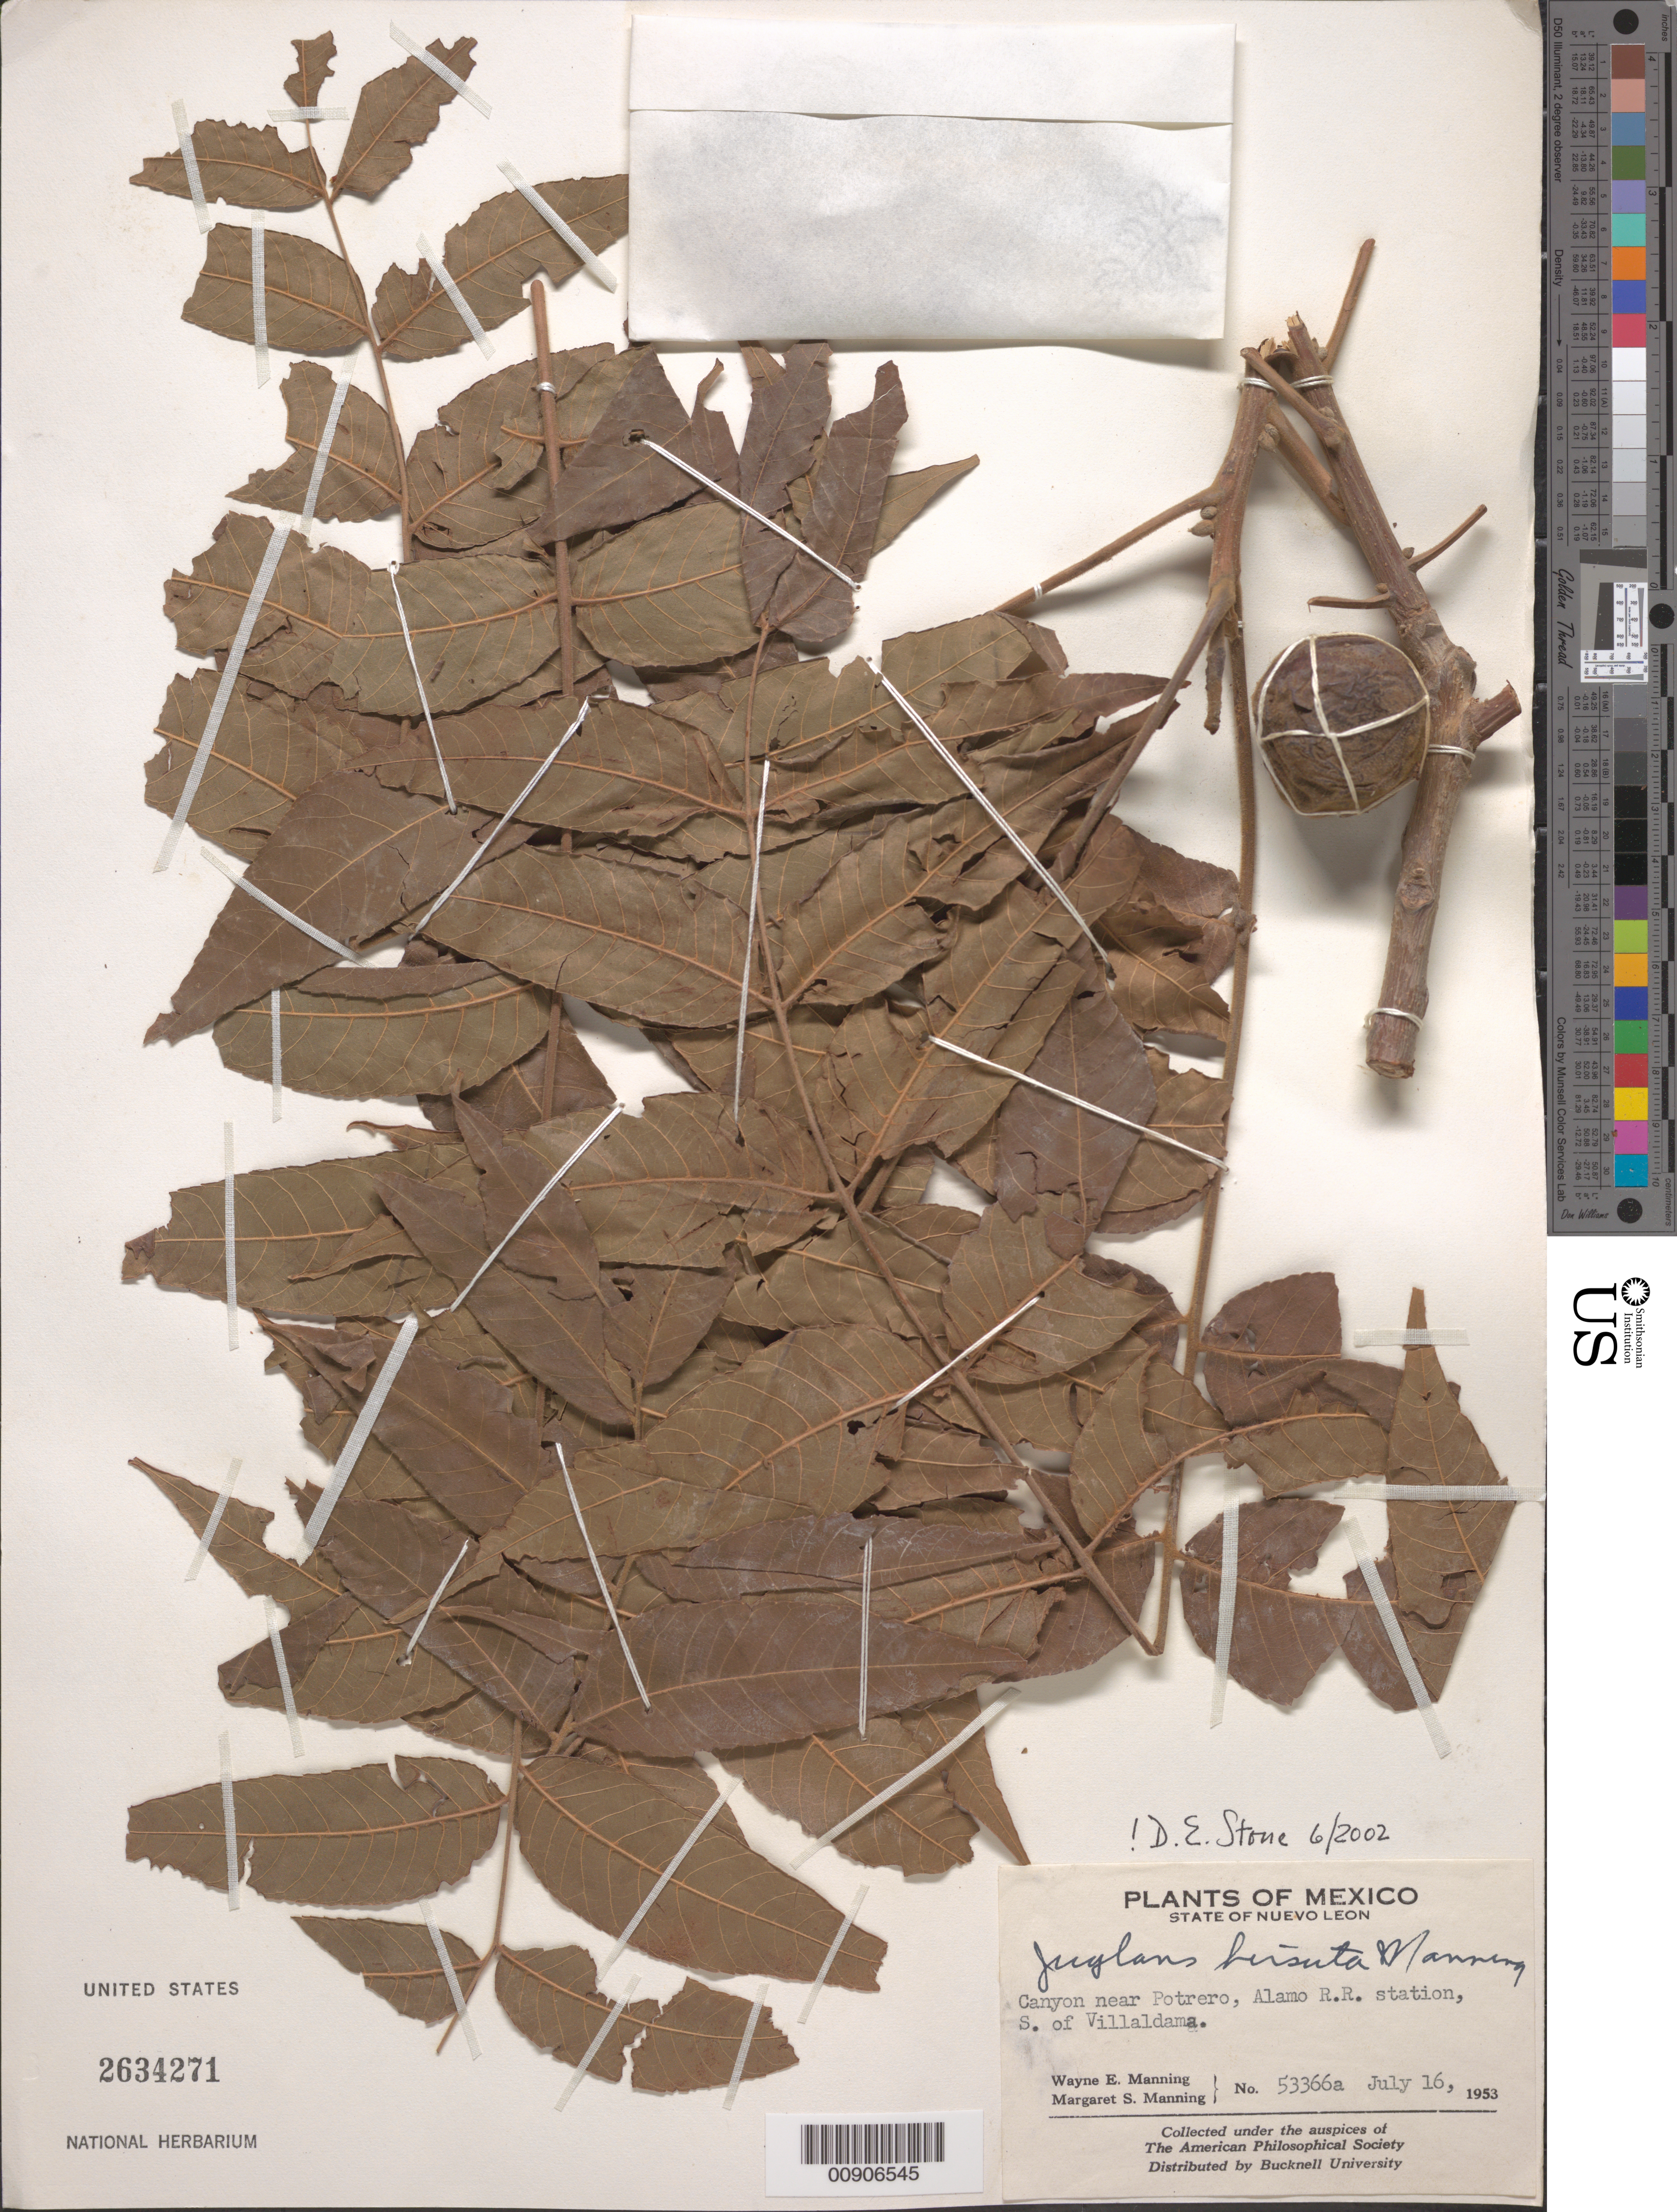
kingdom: Plantae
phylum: Tracheophyta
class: Magnoliopsida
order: Fagales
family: Juglandaceae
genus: Juglans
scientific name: Juglans hirsuta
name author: W.E. Manning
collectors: W. Manning & Manning, M. S.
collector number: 53366 a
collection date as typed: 16 Jul 1953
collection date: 1953-07-16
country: Mexico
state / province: Nuevo León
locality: State of Nuevo León: Canyon near Potrero, Alamo R.R. station, S. of Villaldama.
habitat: Canyon.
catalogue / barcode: US 2634271